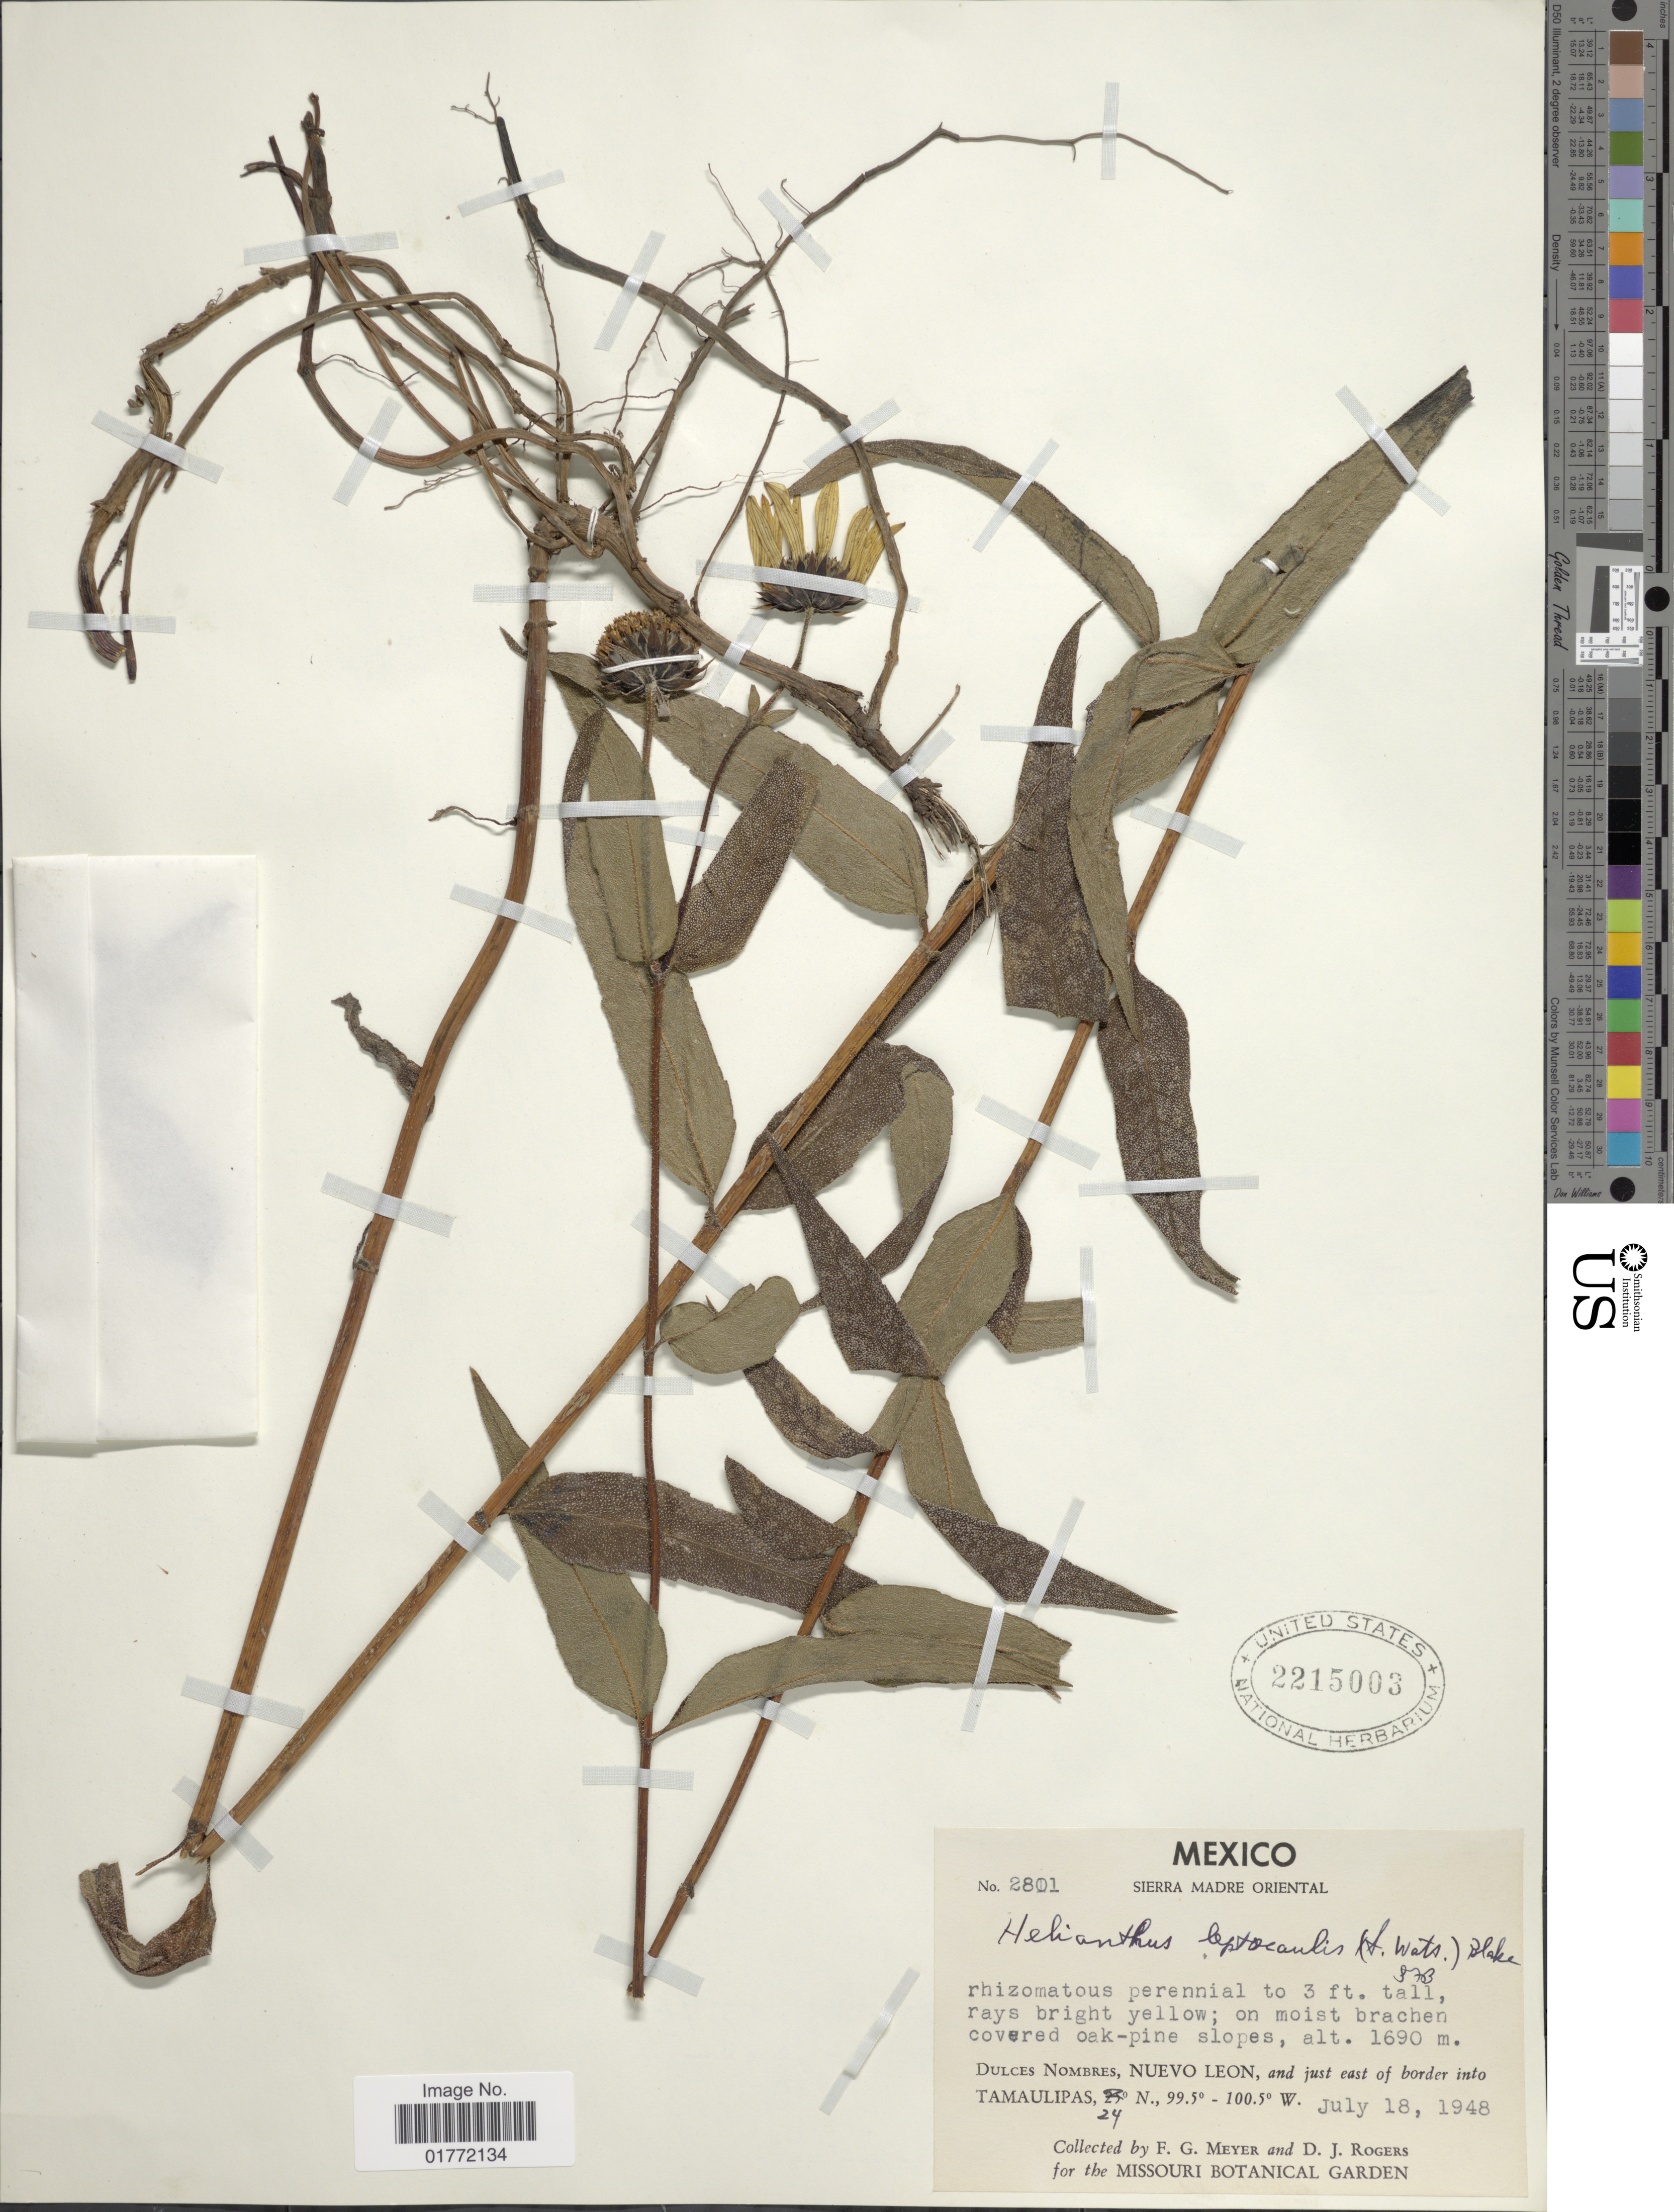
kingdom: Plantae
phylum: Tracheophyta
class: Magnoliopsida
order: Asterales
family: Asteraceae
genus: Helianthus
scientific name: Helianthus leptocaulis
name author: (S. Watson) Blake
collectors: F. G. Meyer & D. J. Rogers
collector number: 2801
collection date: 1948-07-18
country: Mexico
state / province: Nuevo León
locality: Sierra Madre Oriental, Dulces Nombres, and just east of border into Tamaulipas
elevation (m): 1690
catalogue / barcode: US 2215003